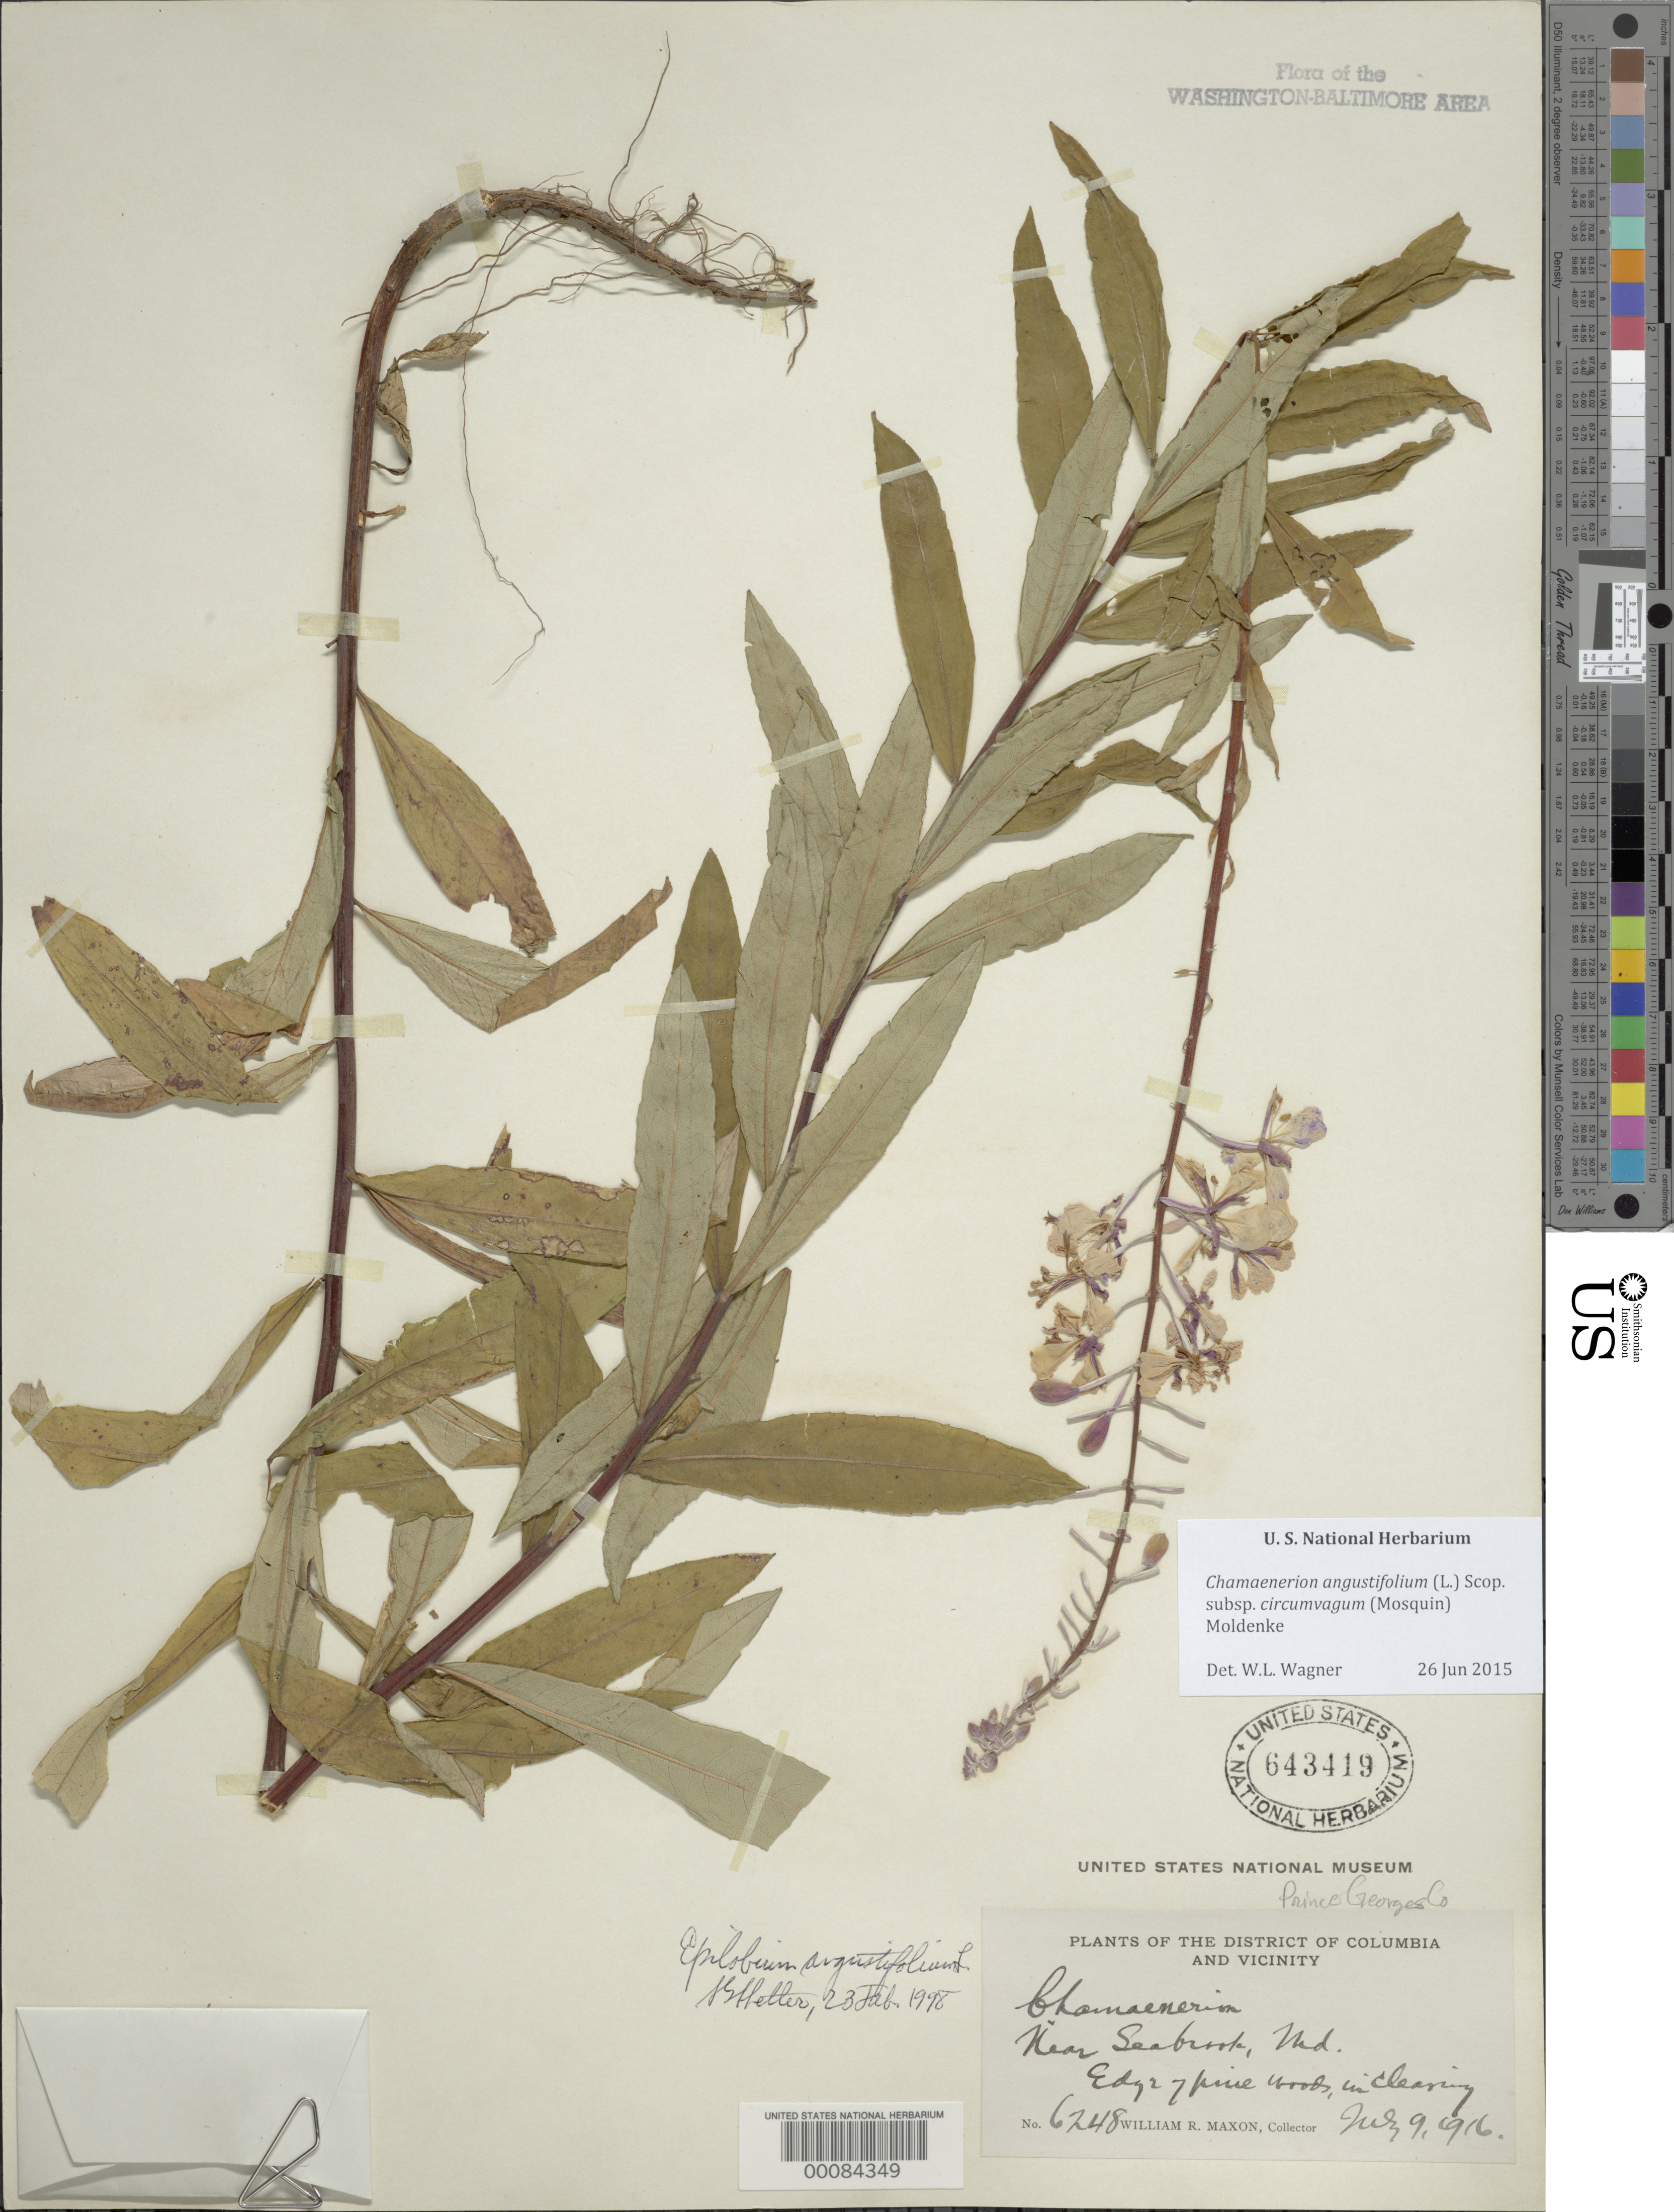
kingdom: Plantae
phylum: Tracheophyta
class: Magnoliopsida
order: Myrtales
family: Onagraceae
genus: Chamaenerion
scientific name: Chamaenerion angustifolium subsp. circumvagum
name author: (Mosquin) Moldenke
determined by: Wagner, W. L., (BOT), Smithsonian Institution - National Museum of Natural History (UNITED STATES)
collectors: W. R. Maxon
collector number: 6248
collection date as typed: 09 Jul 1916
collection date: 1916-07-09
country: United States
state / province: Maryland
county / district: Prince George's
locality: Near Seabrook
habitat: Edge of pine woods in clearing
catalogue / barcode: US 643419